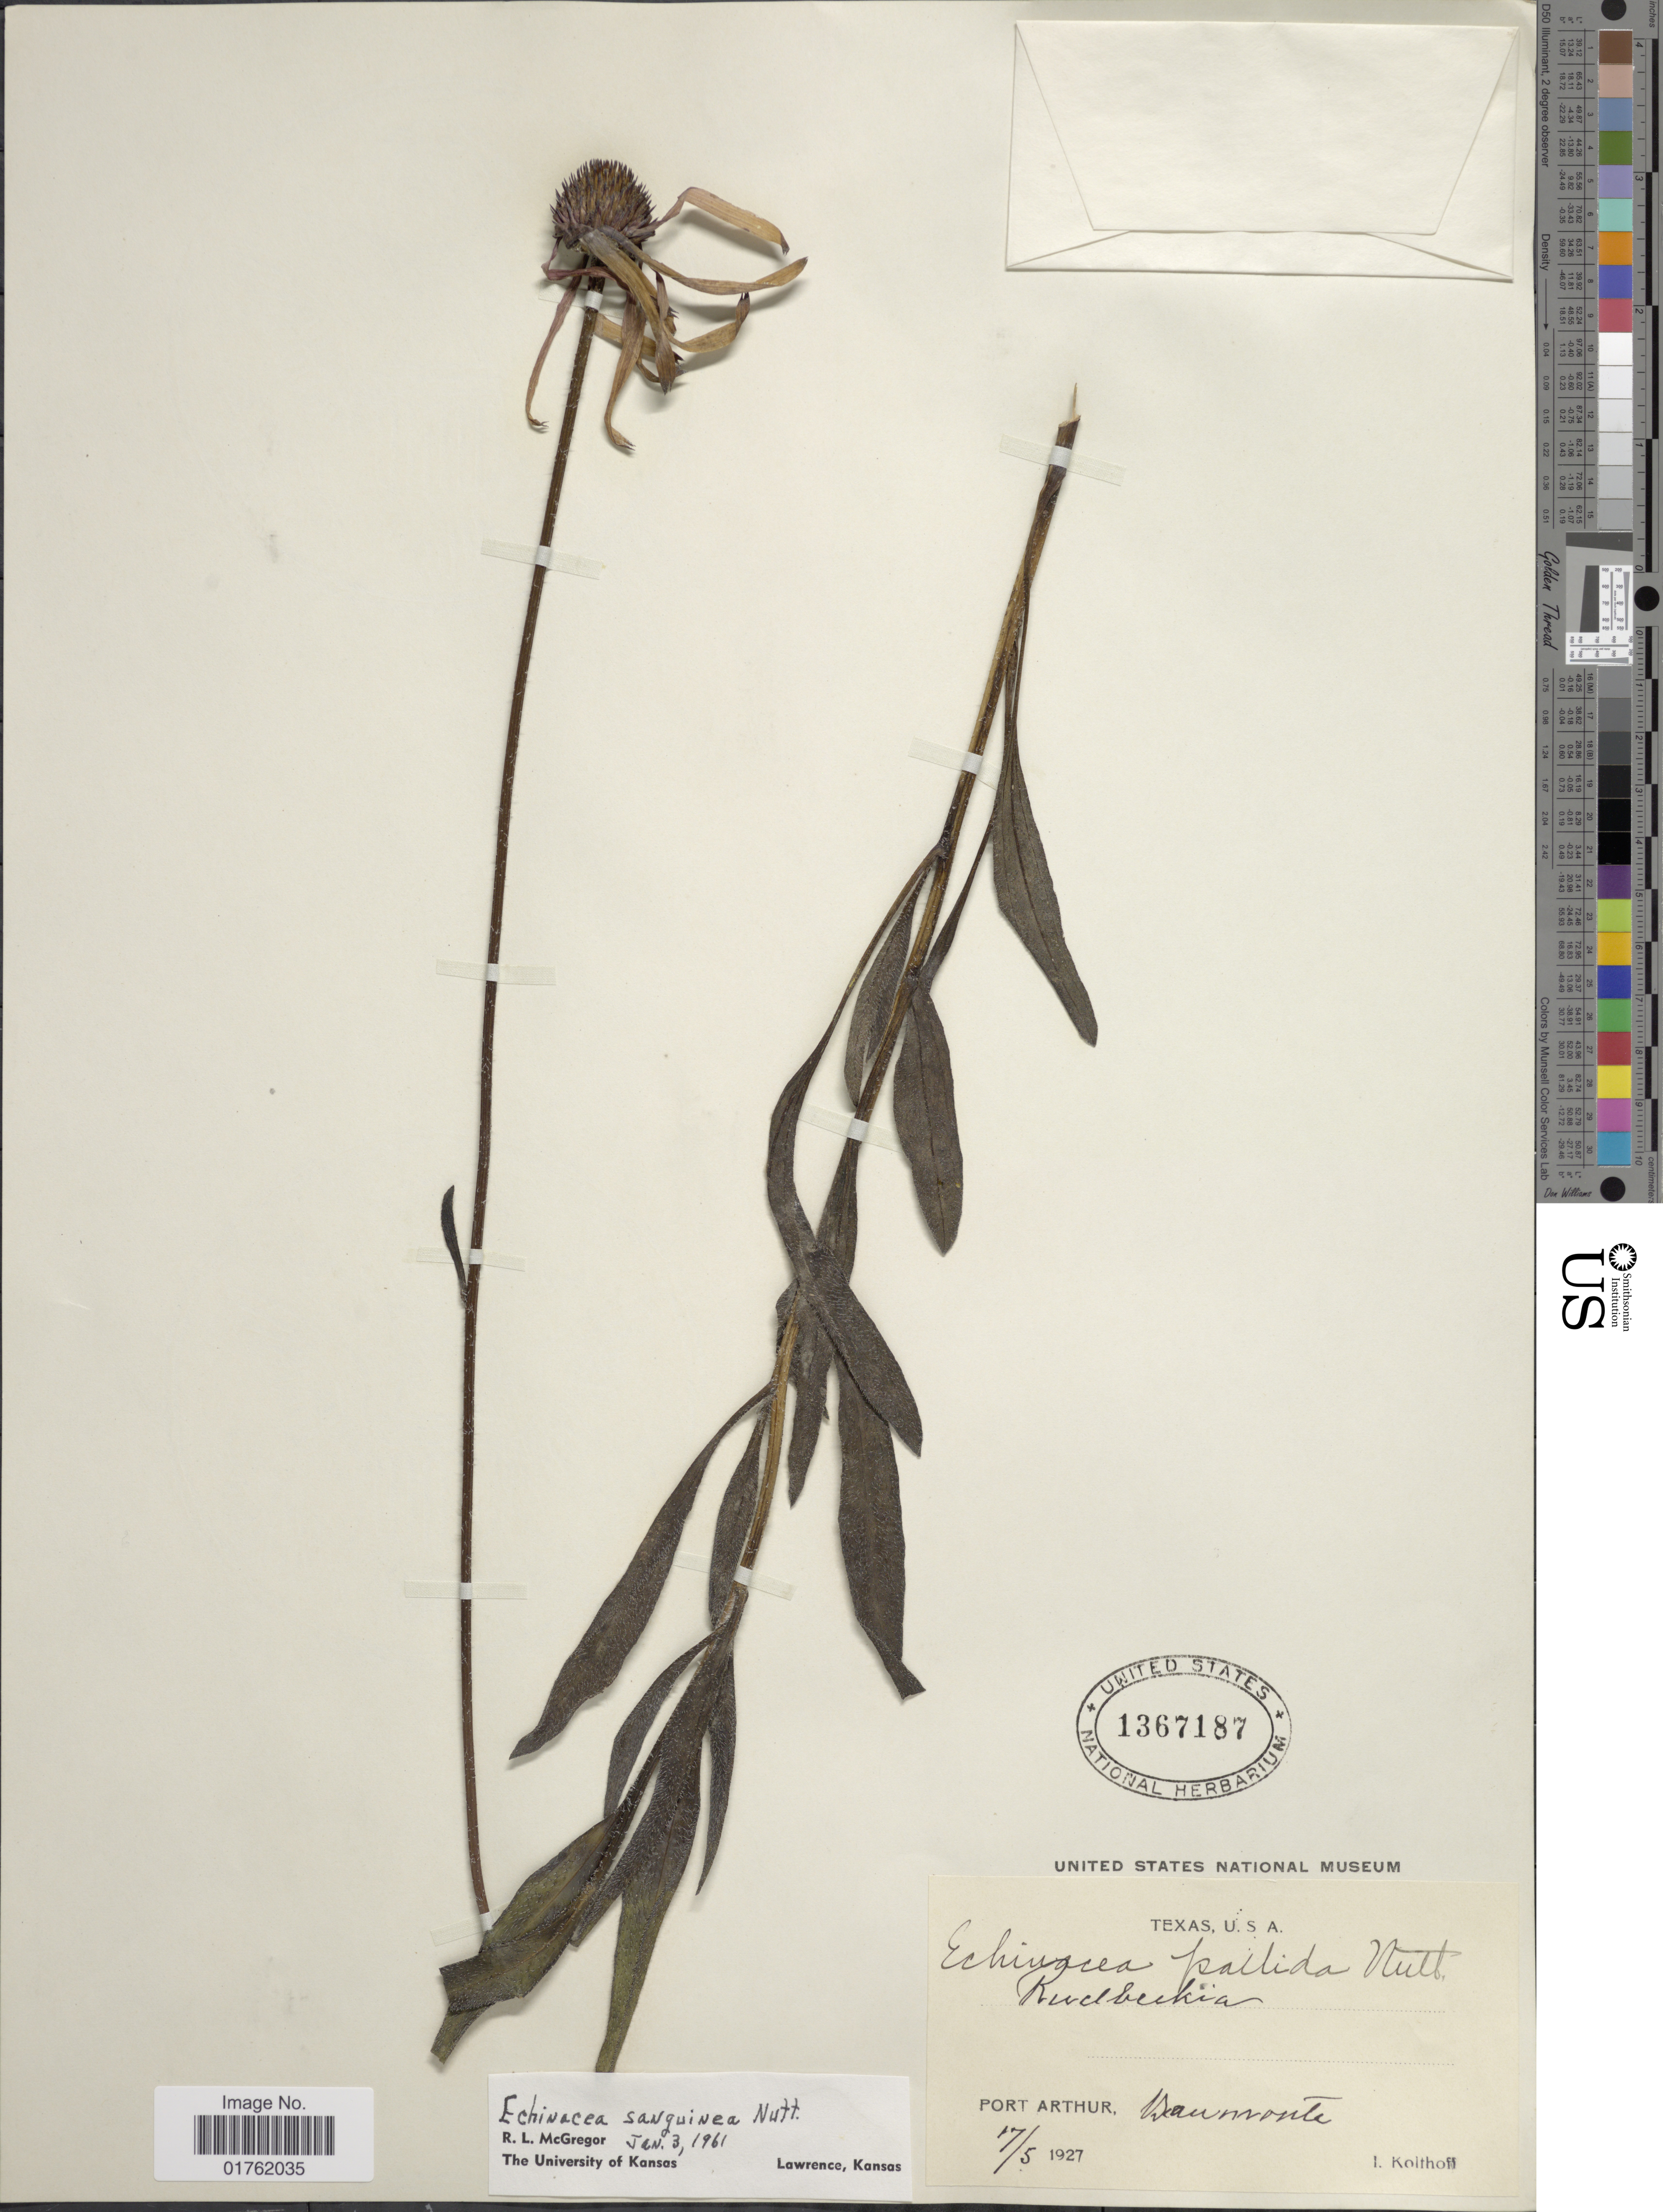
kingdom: Plantae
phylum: Tracheophyta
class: Magnoliopsida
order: Asterales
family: Asteraceae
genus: Echinacea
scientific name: Echinacea sanguinea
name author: Nutt.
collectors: I. Kolthoff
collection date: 1927-05-17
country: United States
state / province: Texas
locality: Port Arthur, Beumonte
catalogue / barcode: US 1367187